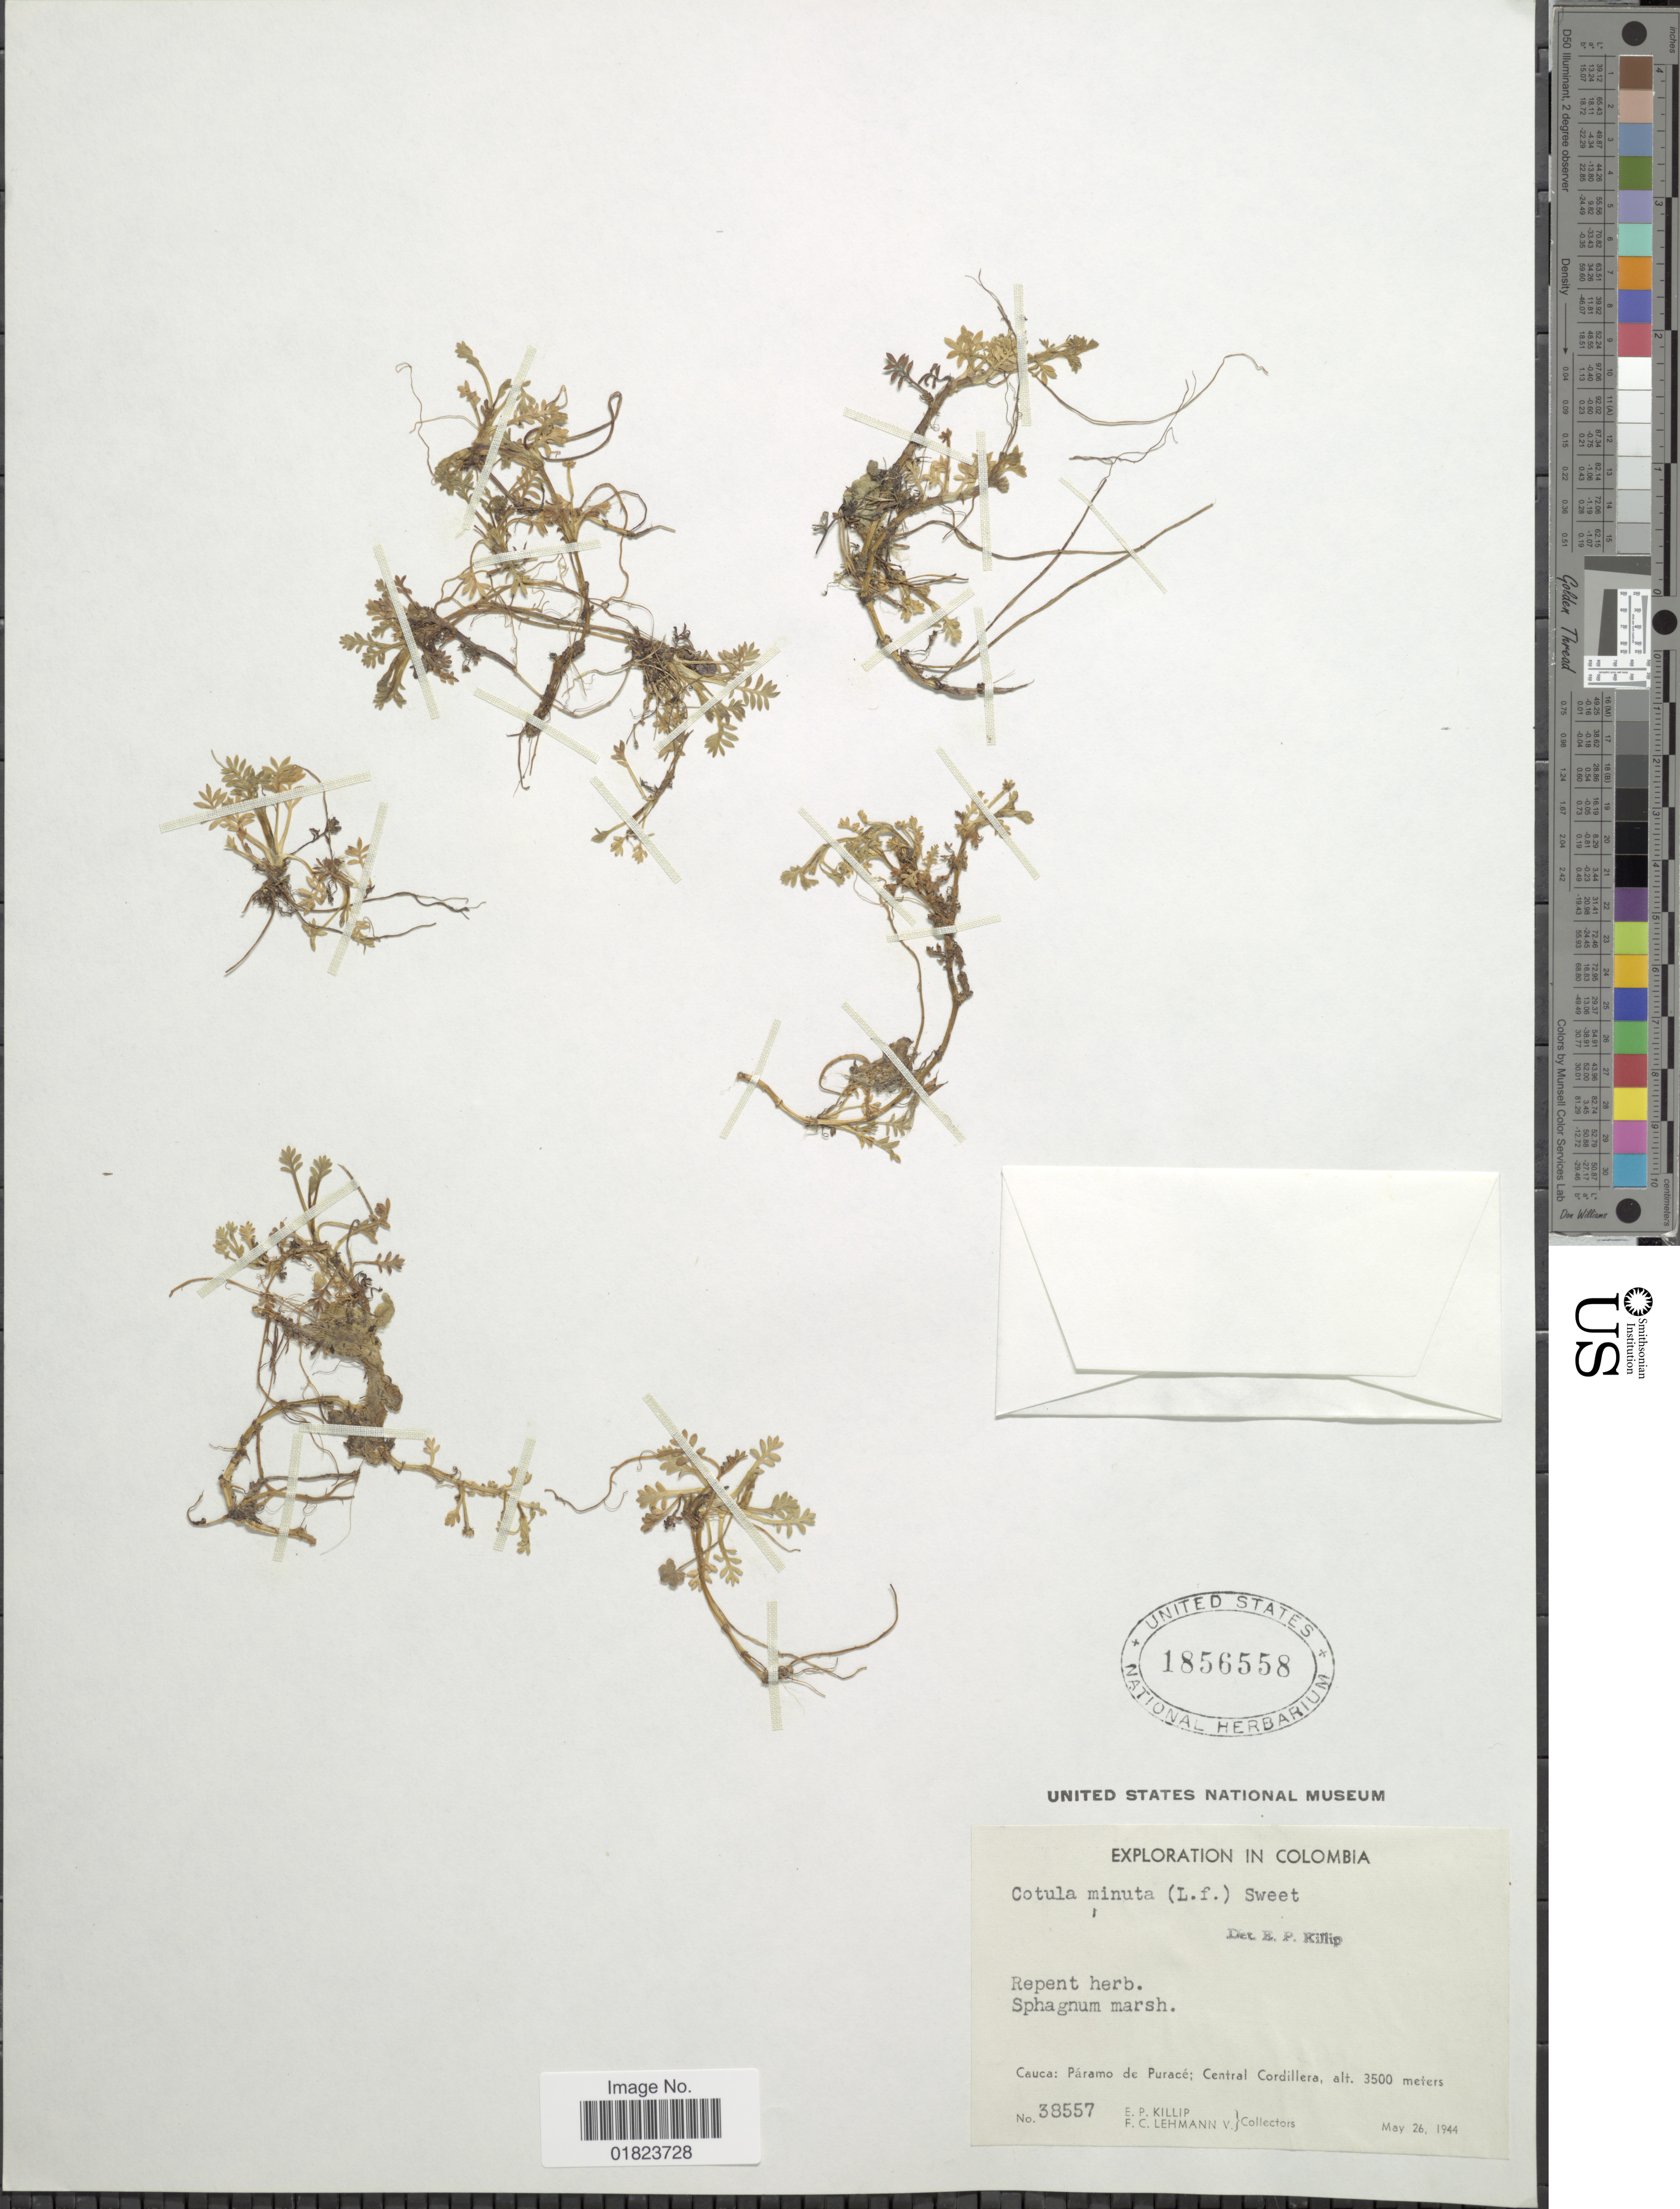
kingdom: Plantae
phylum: Tracheophyta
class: Magnoliopsida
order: Asterales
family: Asteraceae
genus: Cotula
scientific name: Cotula minuta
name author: G. Forst.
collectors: E. P. Killip & F. C. Lehmann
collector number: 38557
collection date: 1944-05-26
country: Colombia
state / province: Cauca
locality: Cauca: Paramo de Purace: Central Cordillera.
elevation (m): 3500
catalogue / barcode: US 1856558